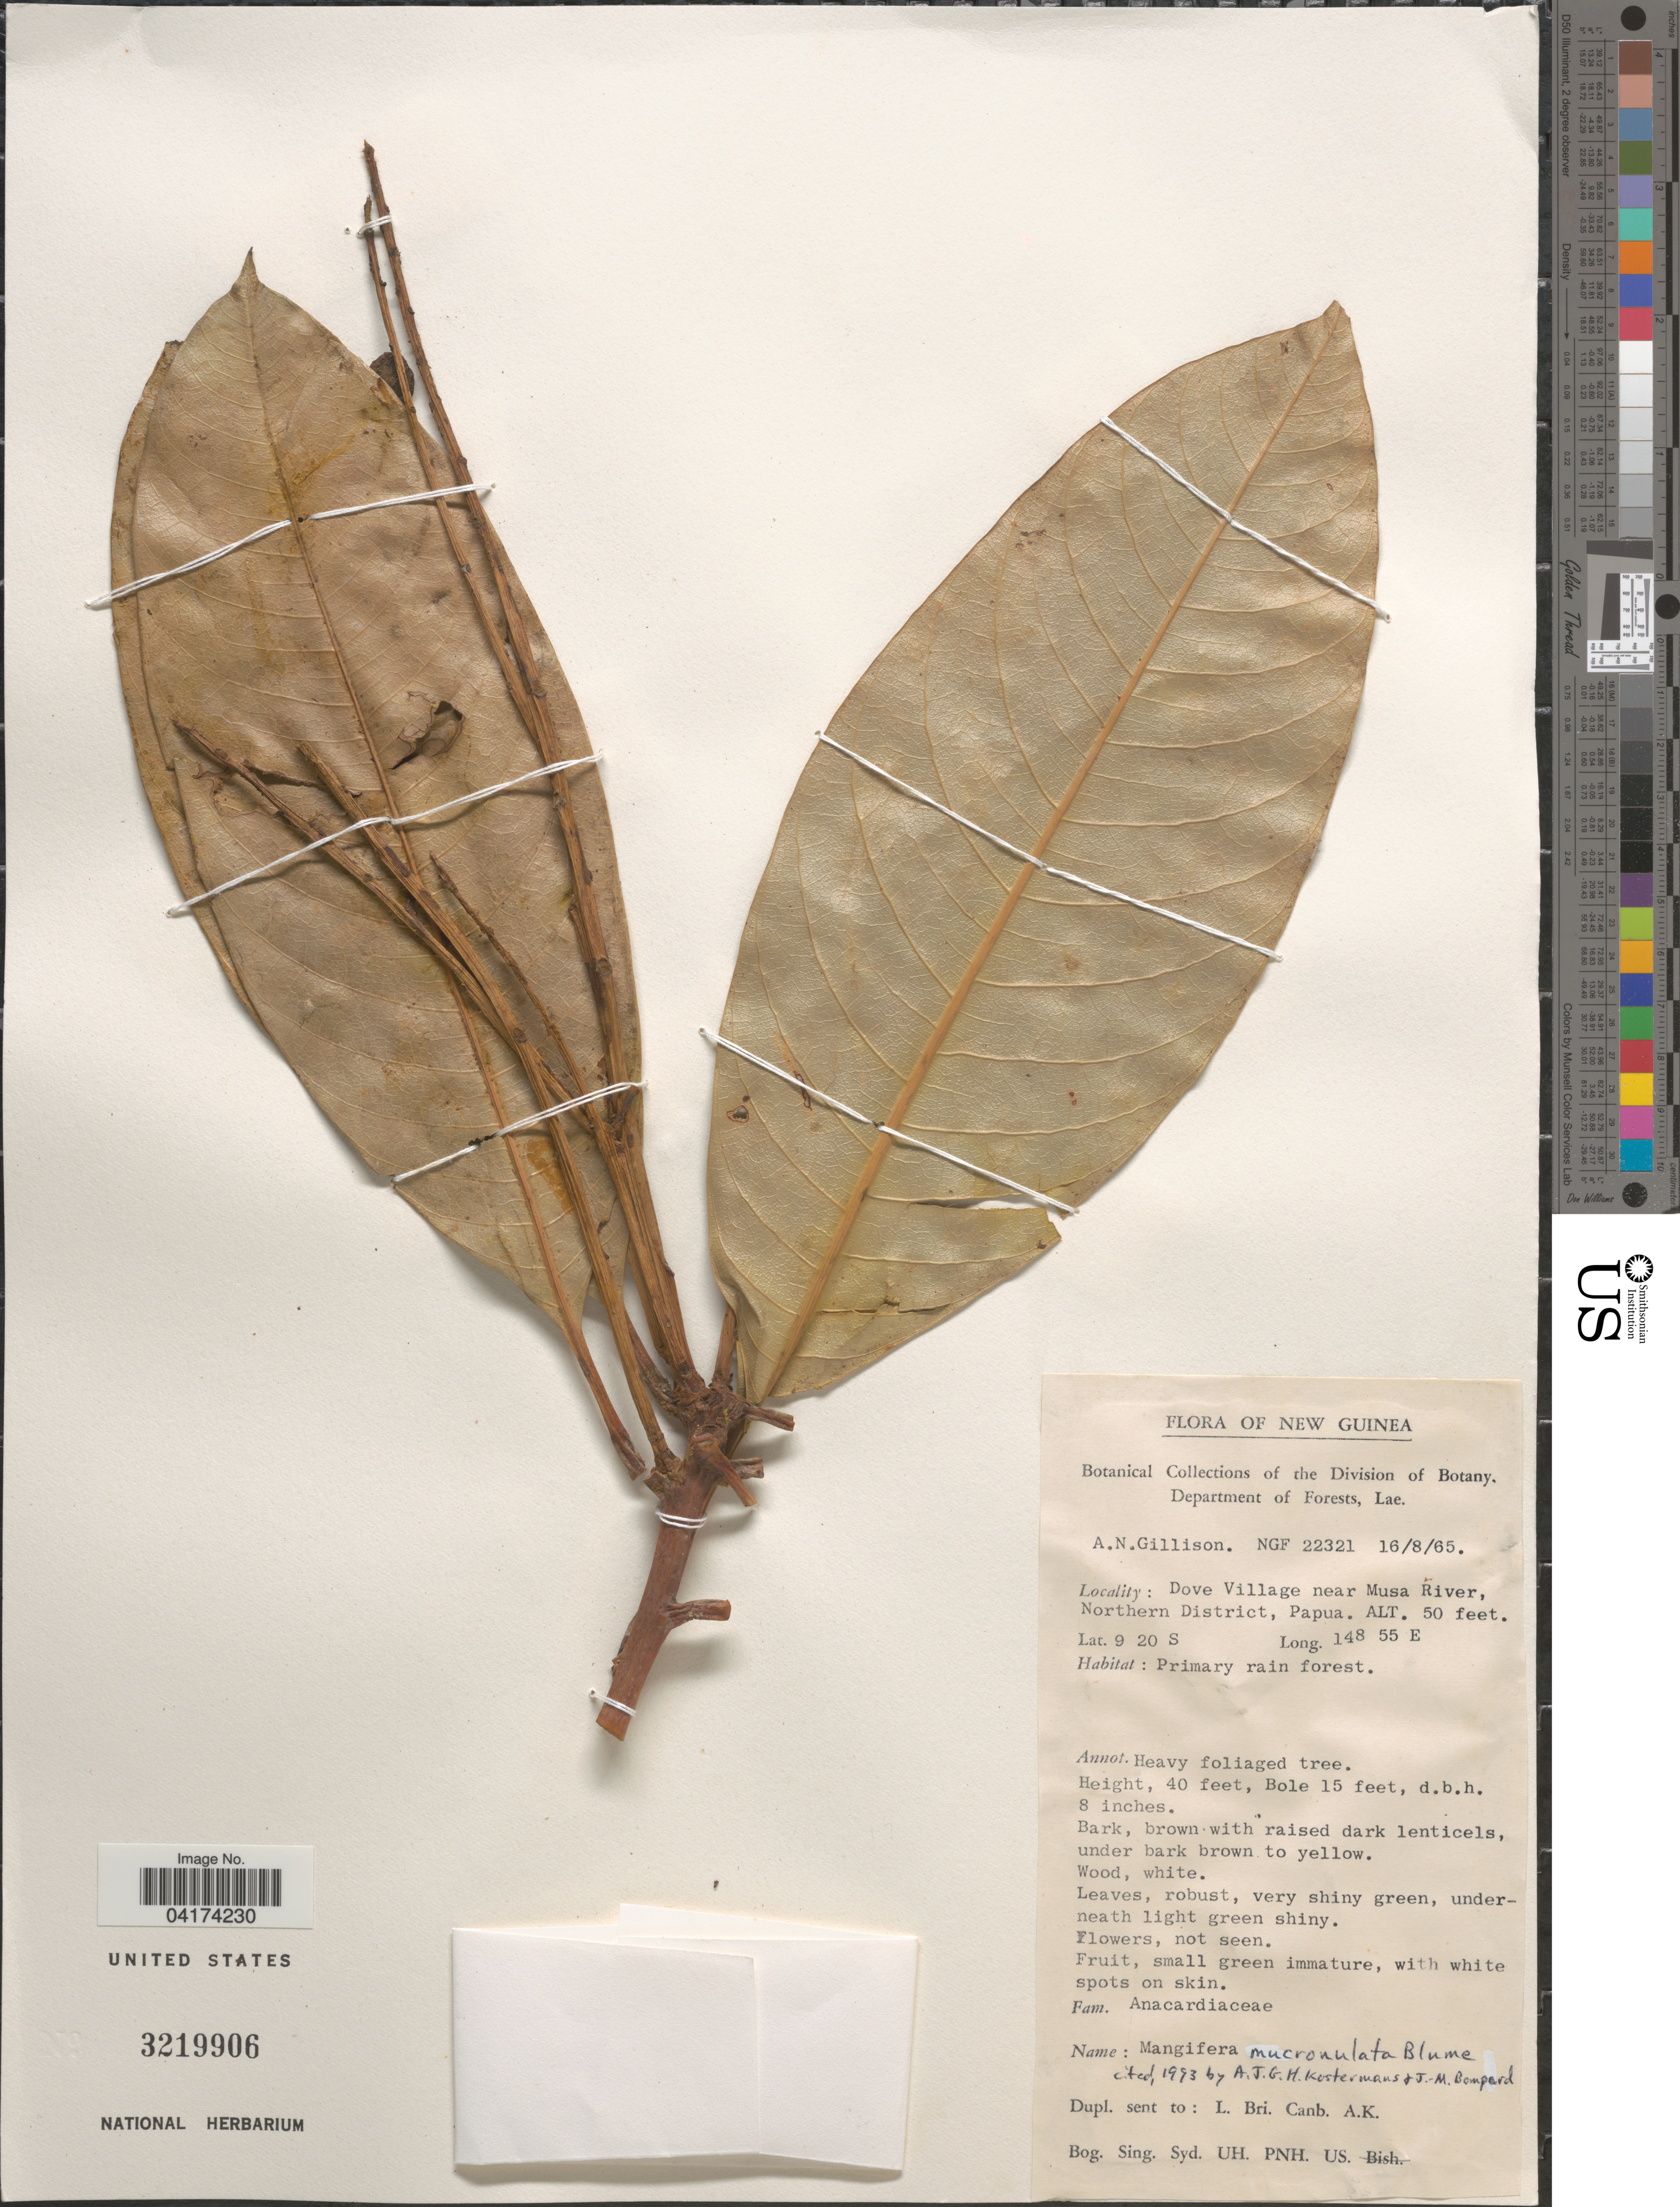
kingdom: Plantae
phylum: Tracheophyta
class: Magnoliopsida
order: Sapindales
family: Anacardiaceae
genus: Mangifera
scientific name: Mangifera mucronulata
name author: Blume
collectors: A. Gillison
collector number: NGF 22321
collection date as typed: Transcribed d/m/y: 16/8/65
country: Papua New Guinea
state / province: Northern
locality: New Guinea. Dove Village near Musa River, Northern District, Papua.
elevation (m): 15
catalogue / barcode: US 3219906